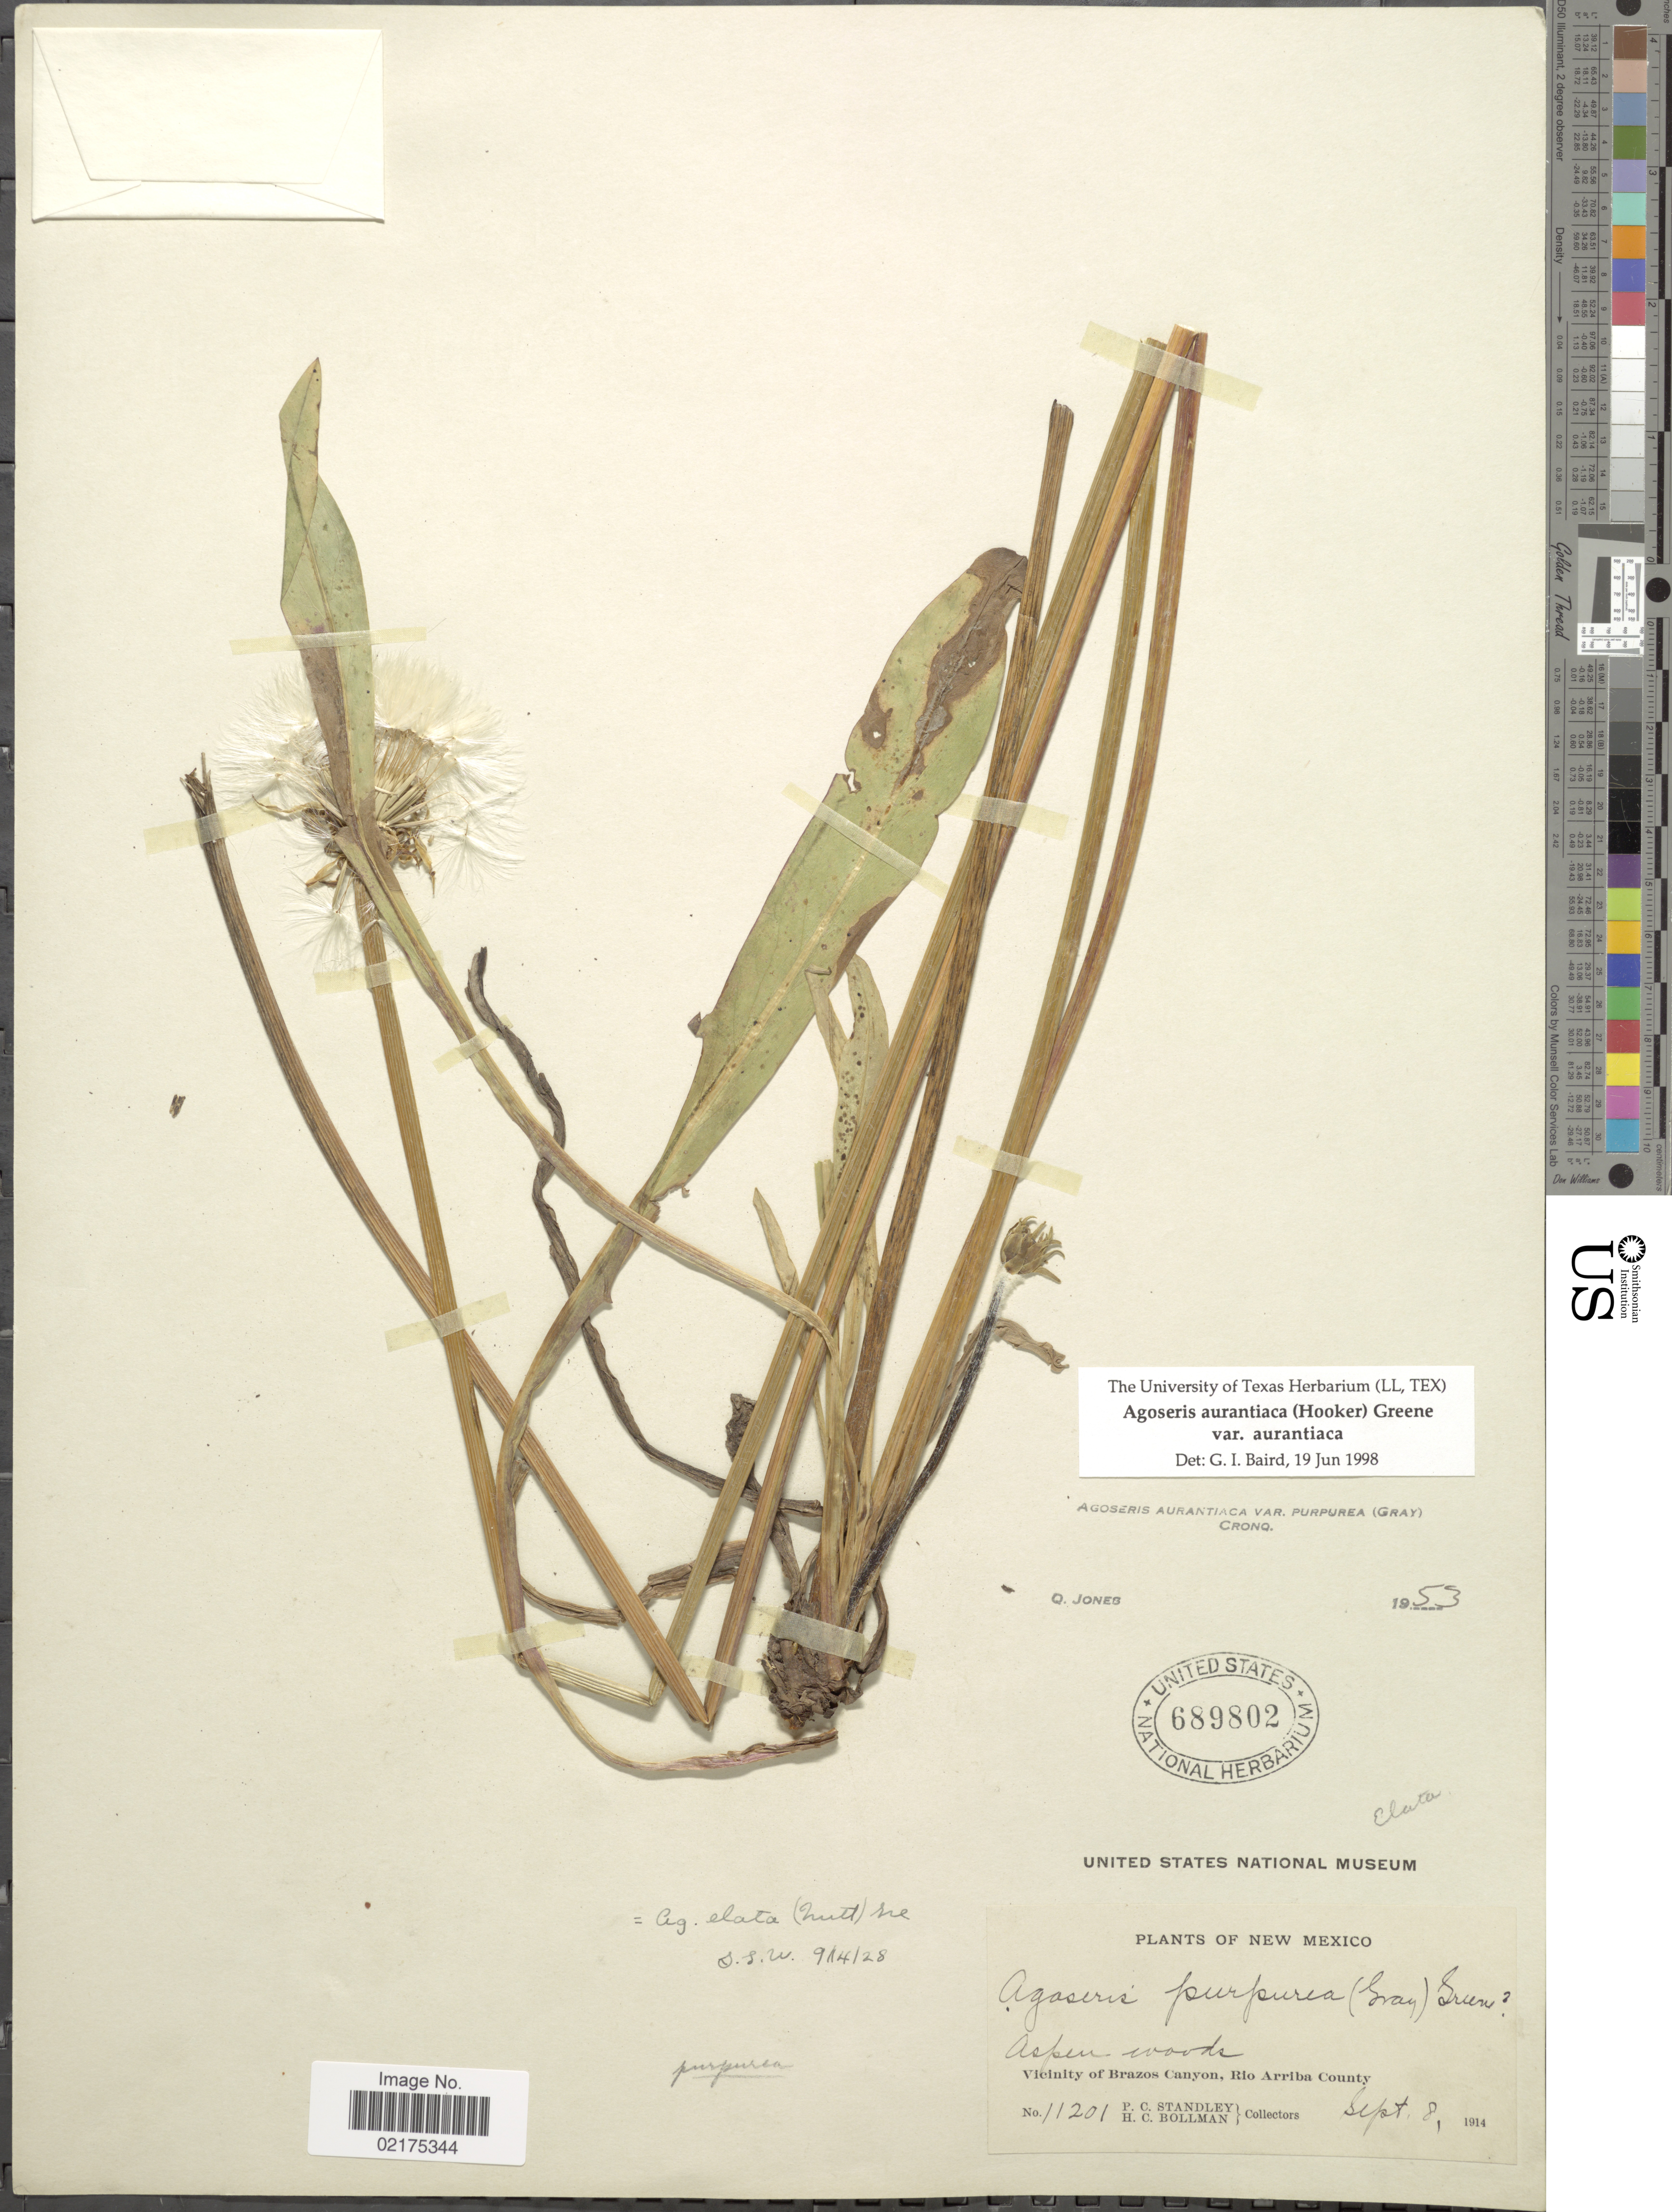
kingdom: Plantae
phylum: Tracheophyta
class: Magnoliopsida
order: Asterales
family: Asteraceae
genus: Agoseris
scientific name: Agoseris aurantiaca var. aurantiaca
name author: (Hook.) Greene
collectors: P. C. Standley & H. C. Bollman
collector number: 11201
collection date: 1914-09-08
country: United States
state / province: New Mexico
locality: Aspen woods, Vicinity of Brazos Canyon, Rio Arriba County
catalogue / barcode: US 689802